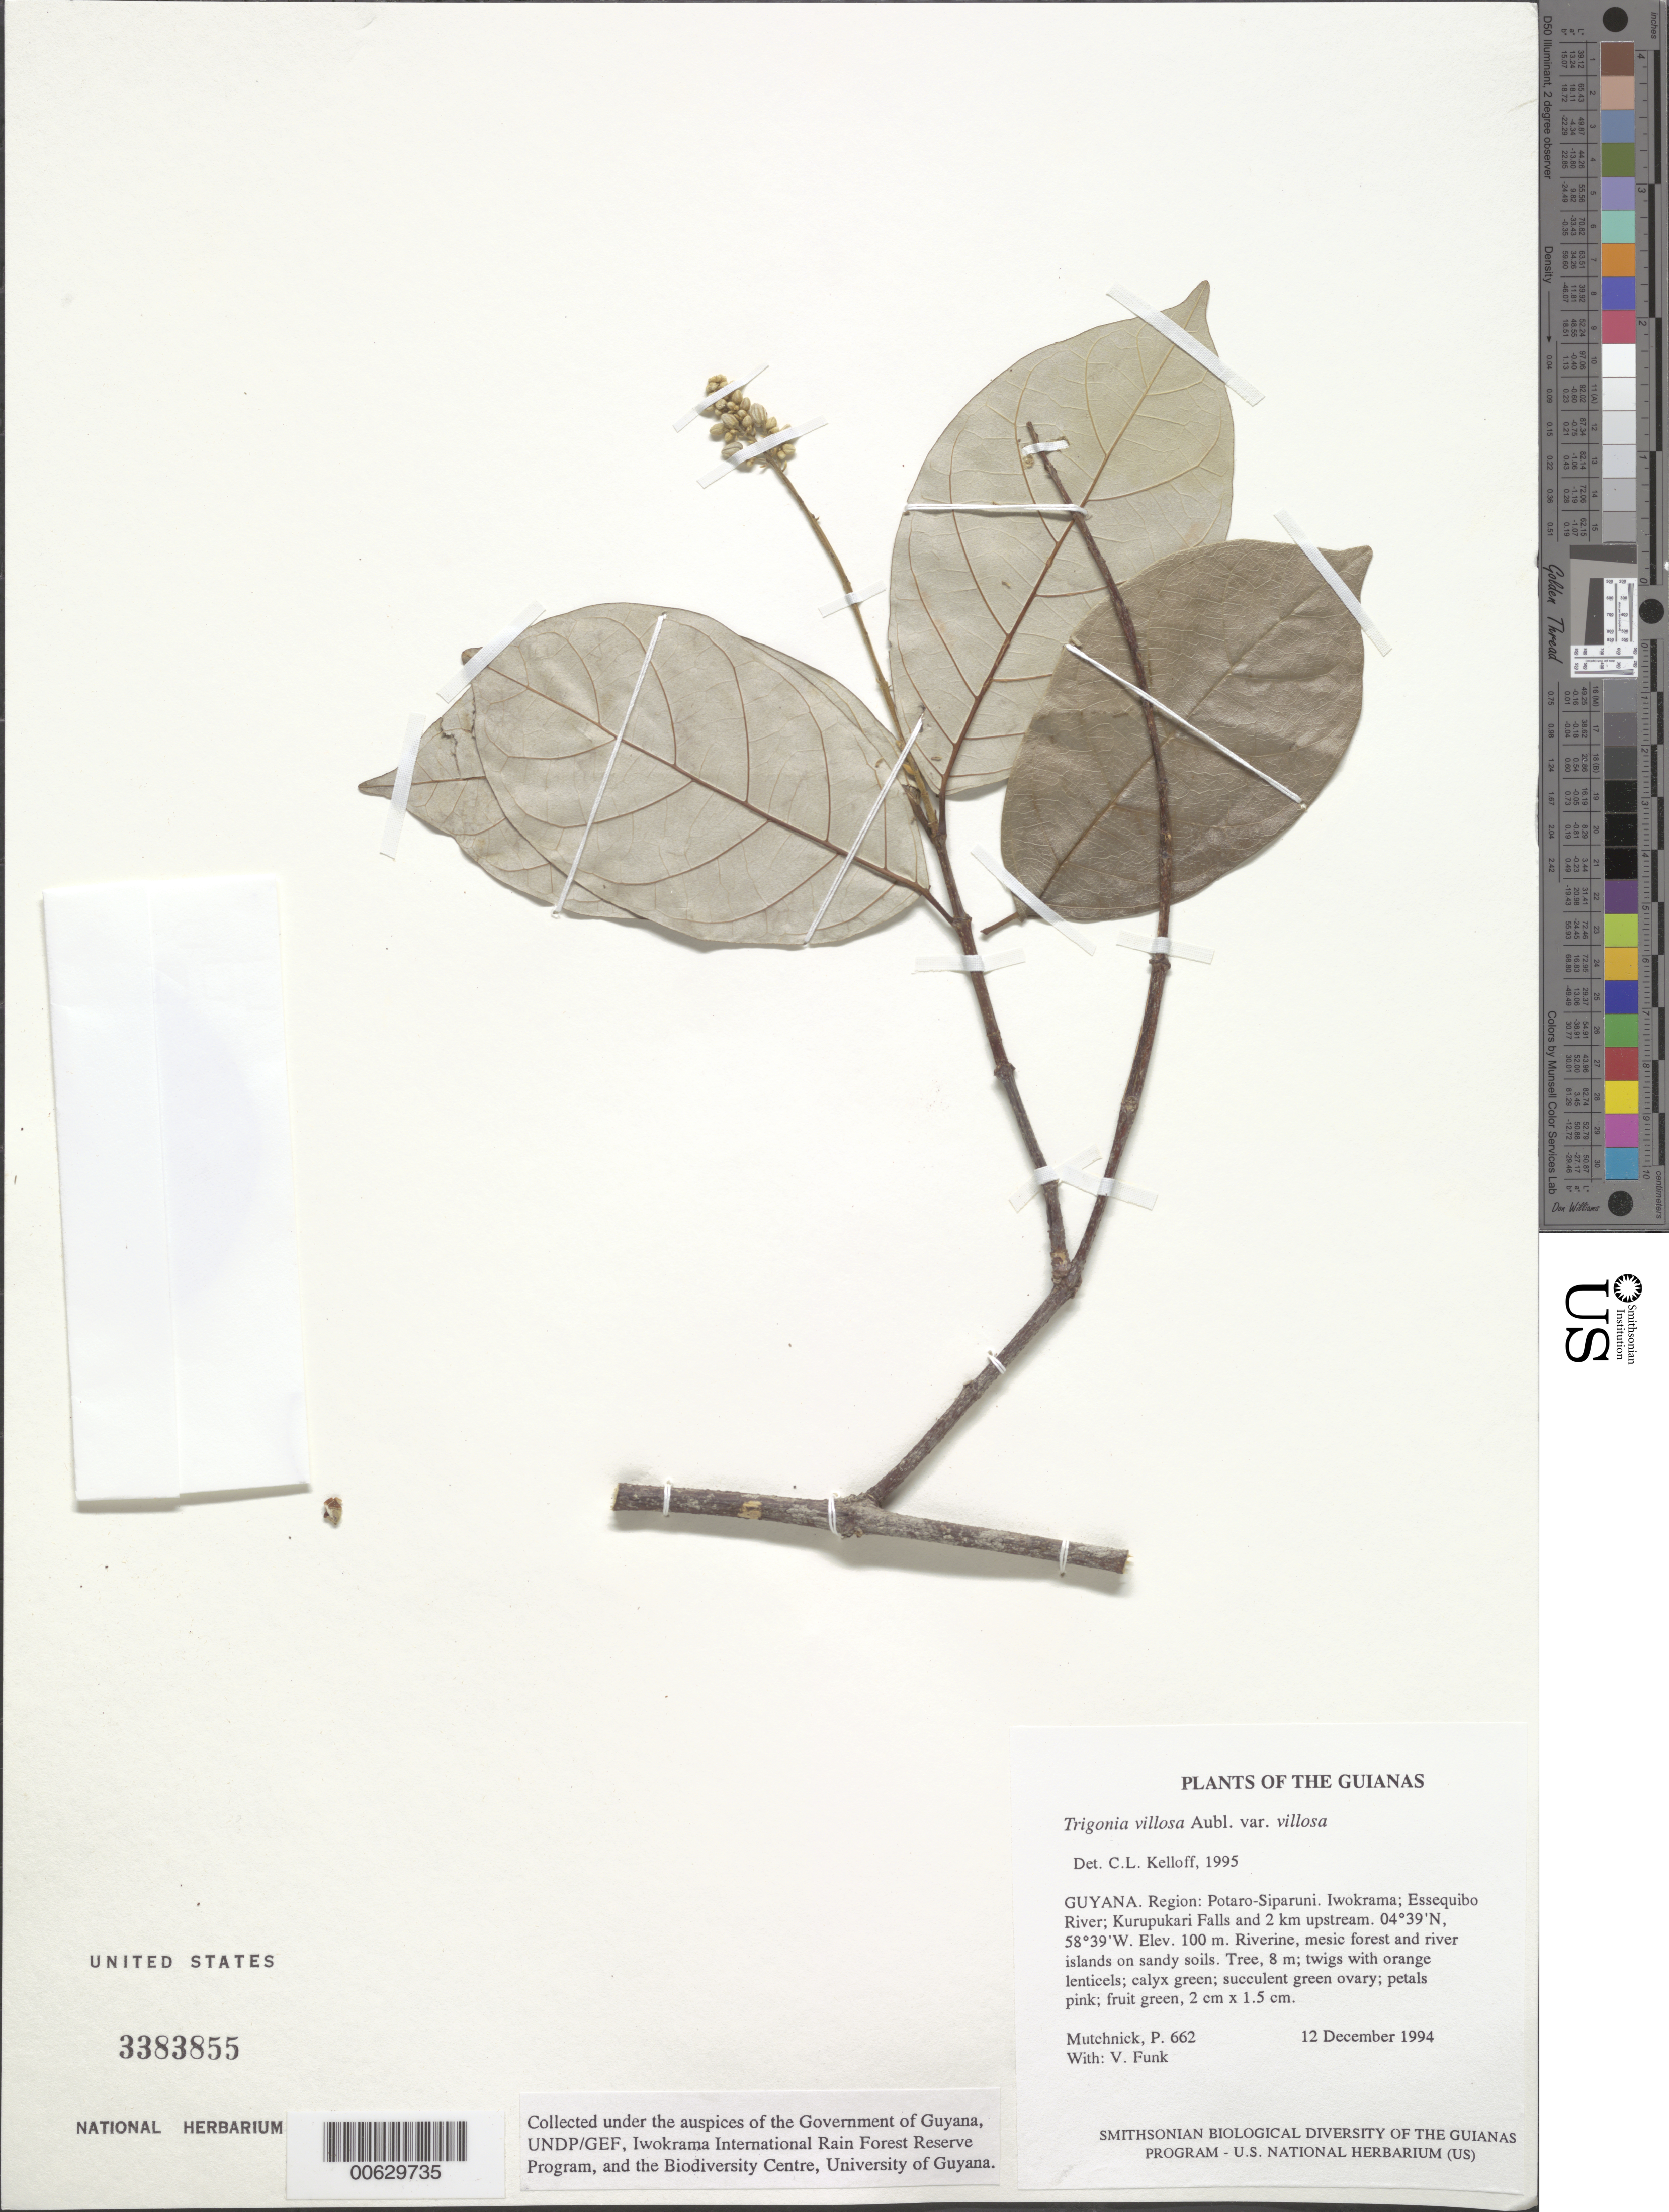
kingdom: Plantae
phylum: Tracheophyta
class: Magnoliopsida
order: Malpighiales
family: Trigoniaceae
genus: Trigonia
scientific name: Trigonia villosa var. villosa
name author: Aubl.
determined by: Kelloff, Carol L., (US), Smithsonian Institution - National Museum of Natural History (UNITED STATES)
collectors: P. Mutchnick & V. Funk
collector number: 662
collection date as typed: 12 December 1994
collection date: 1994-12-12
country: Guyana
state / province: Potaro-Siparuni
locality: Iwokrama; Essequibo River; Kurupukari Falls and 2 km upstream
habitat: Riverine, mesic forest and river islands on sandy soils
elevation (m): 100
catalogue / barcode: US 3383855